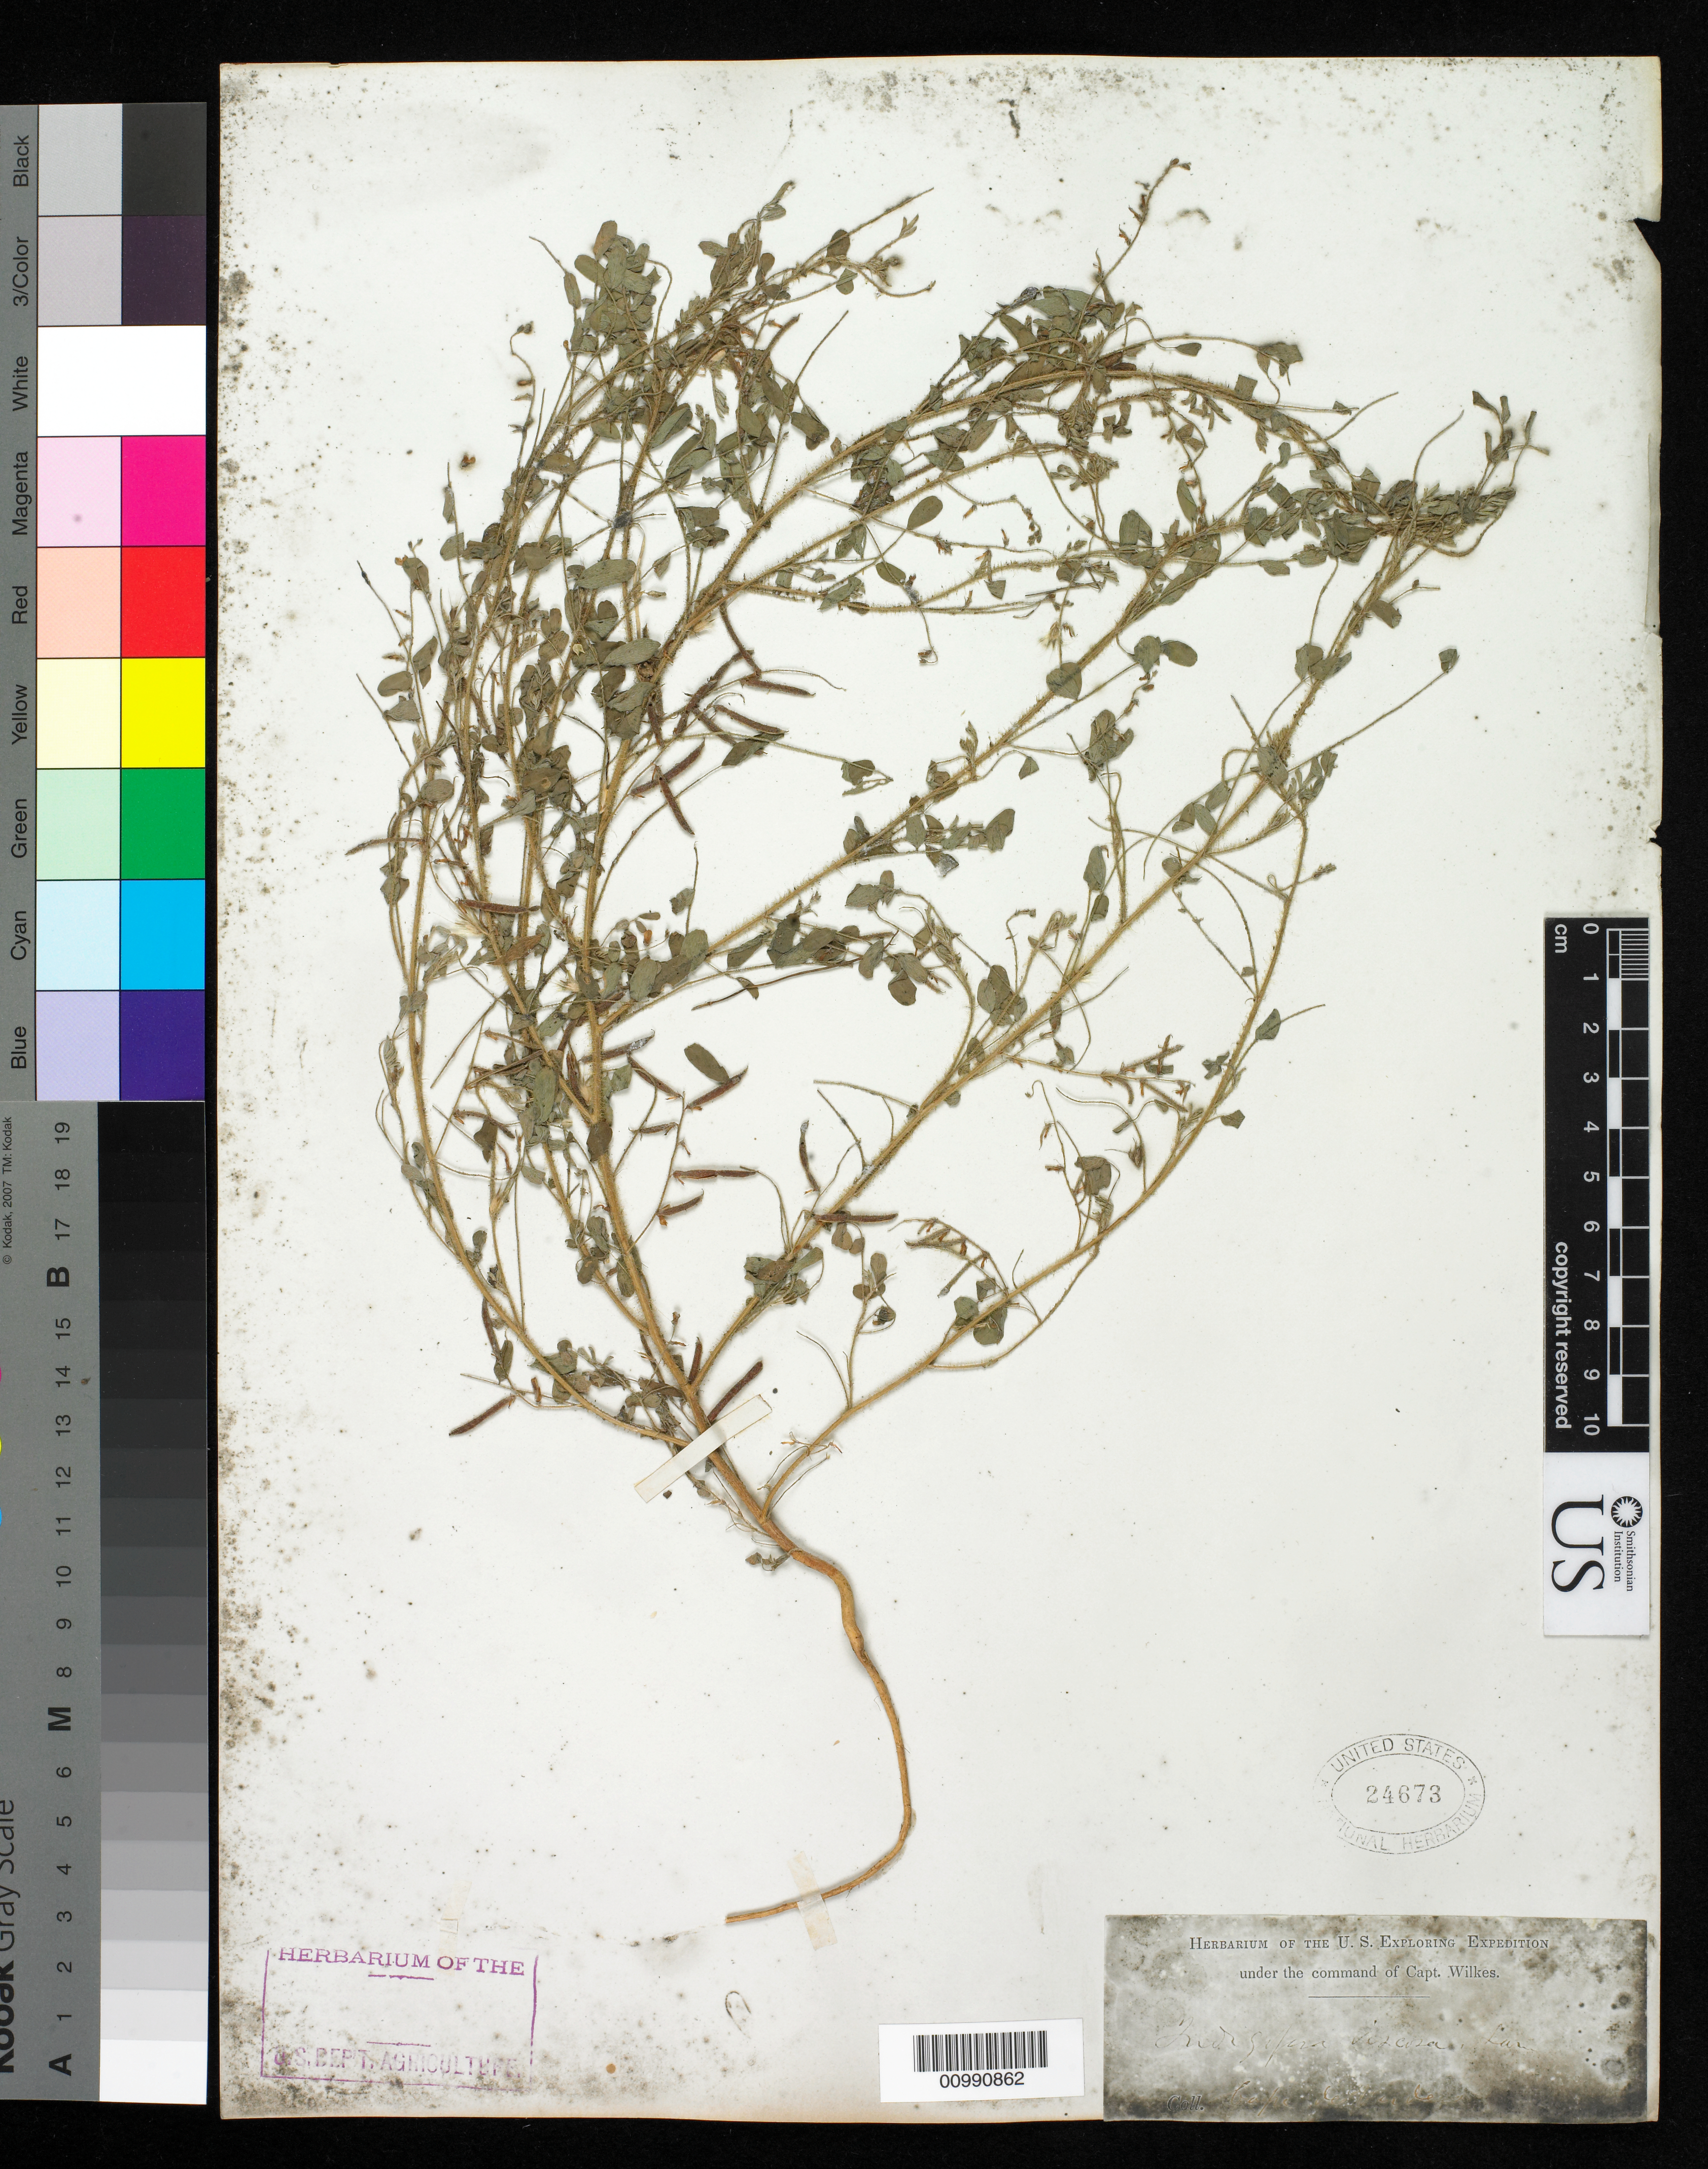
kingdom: Plantae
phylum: Tracheophyta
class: Magnoliopsida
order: Fabales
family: Fabaceae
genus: Indigofera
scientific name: Indigofera viscosa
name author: Lam.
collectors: Wilkes Explor. Exped.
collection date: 1838/1842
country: Cape Verde Islands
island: Cape Verde Is.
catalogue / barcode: US 24673